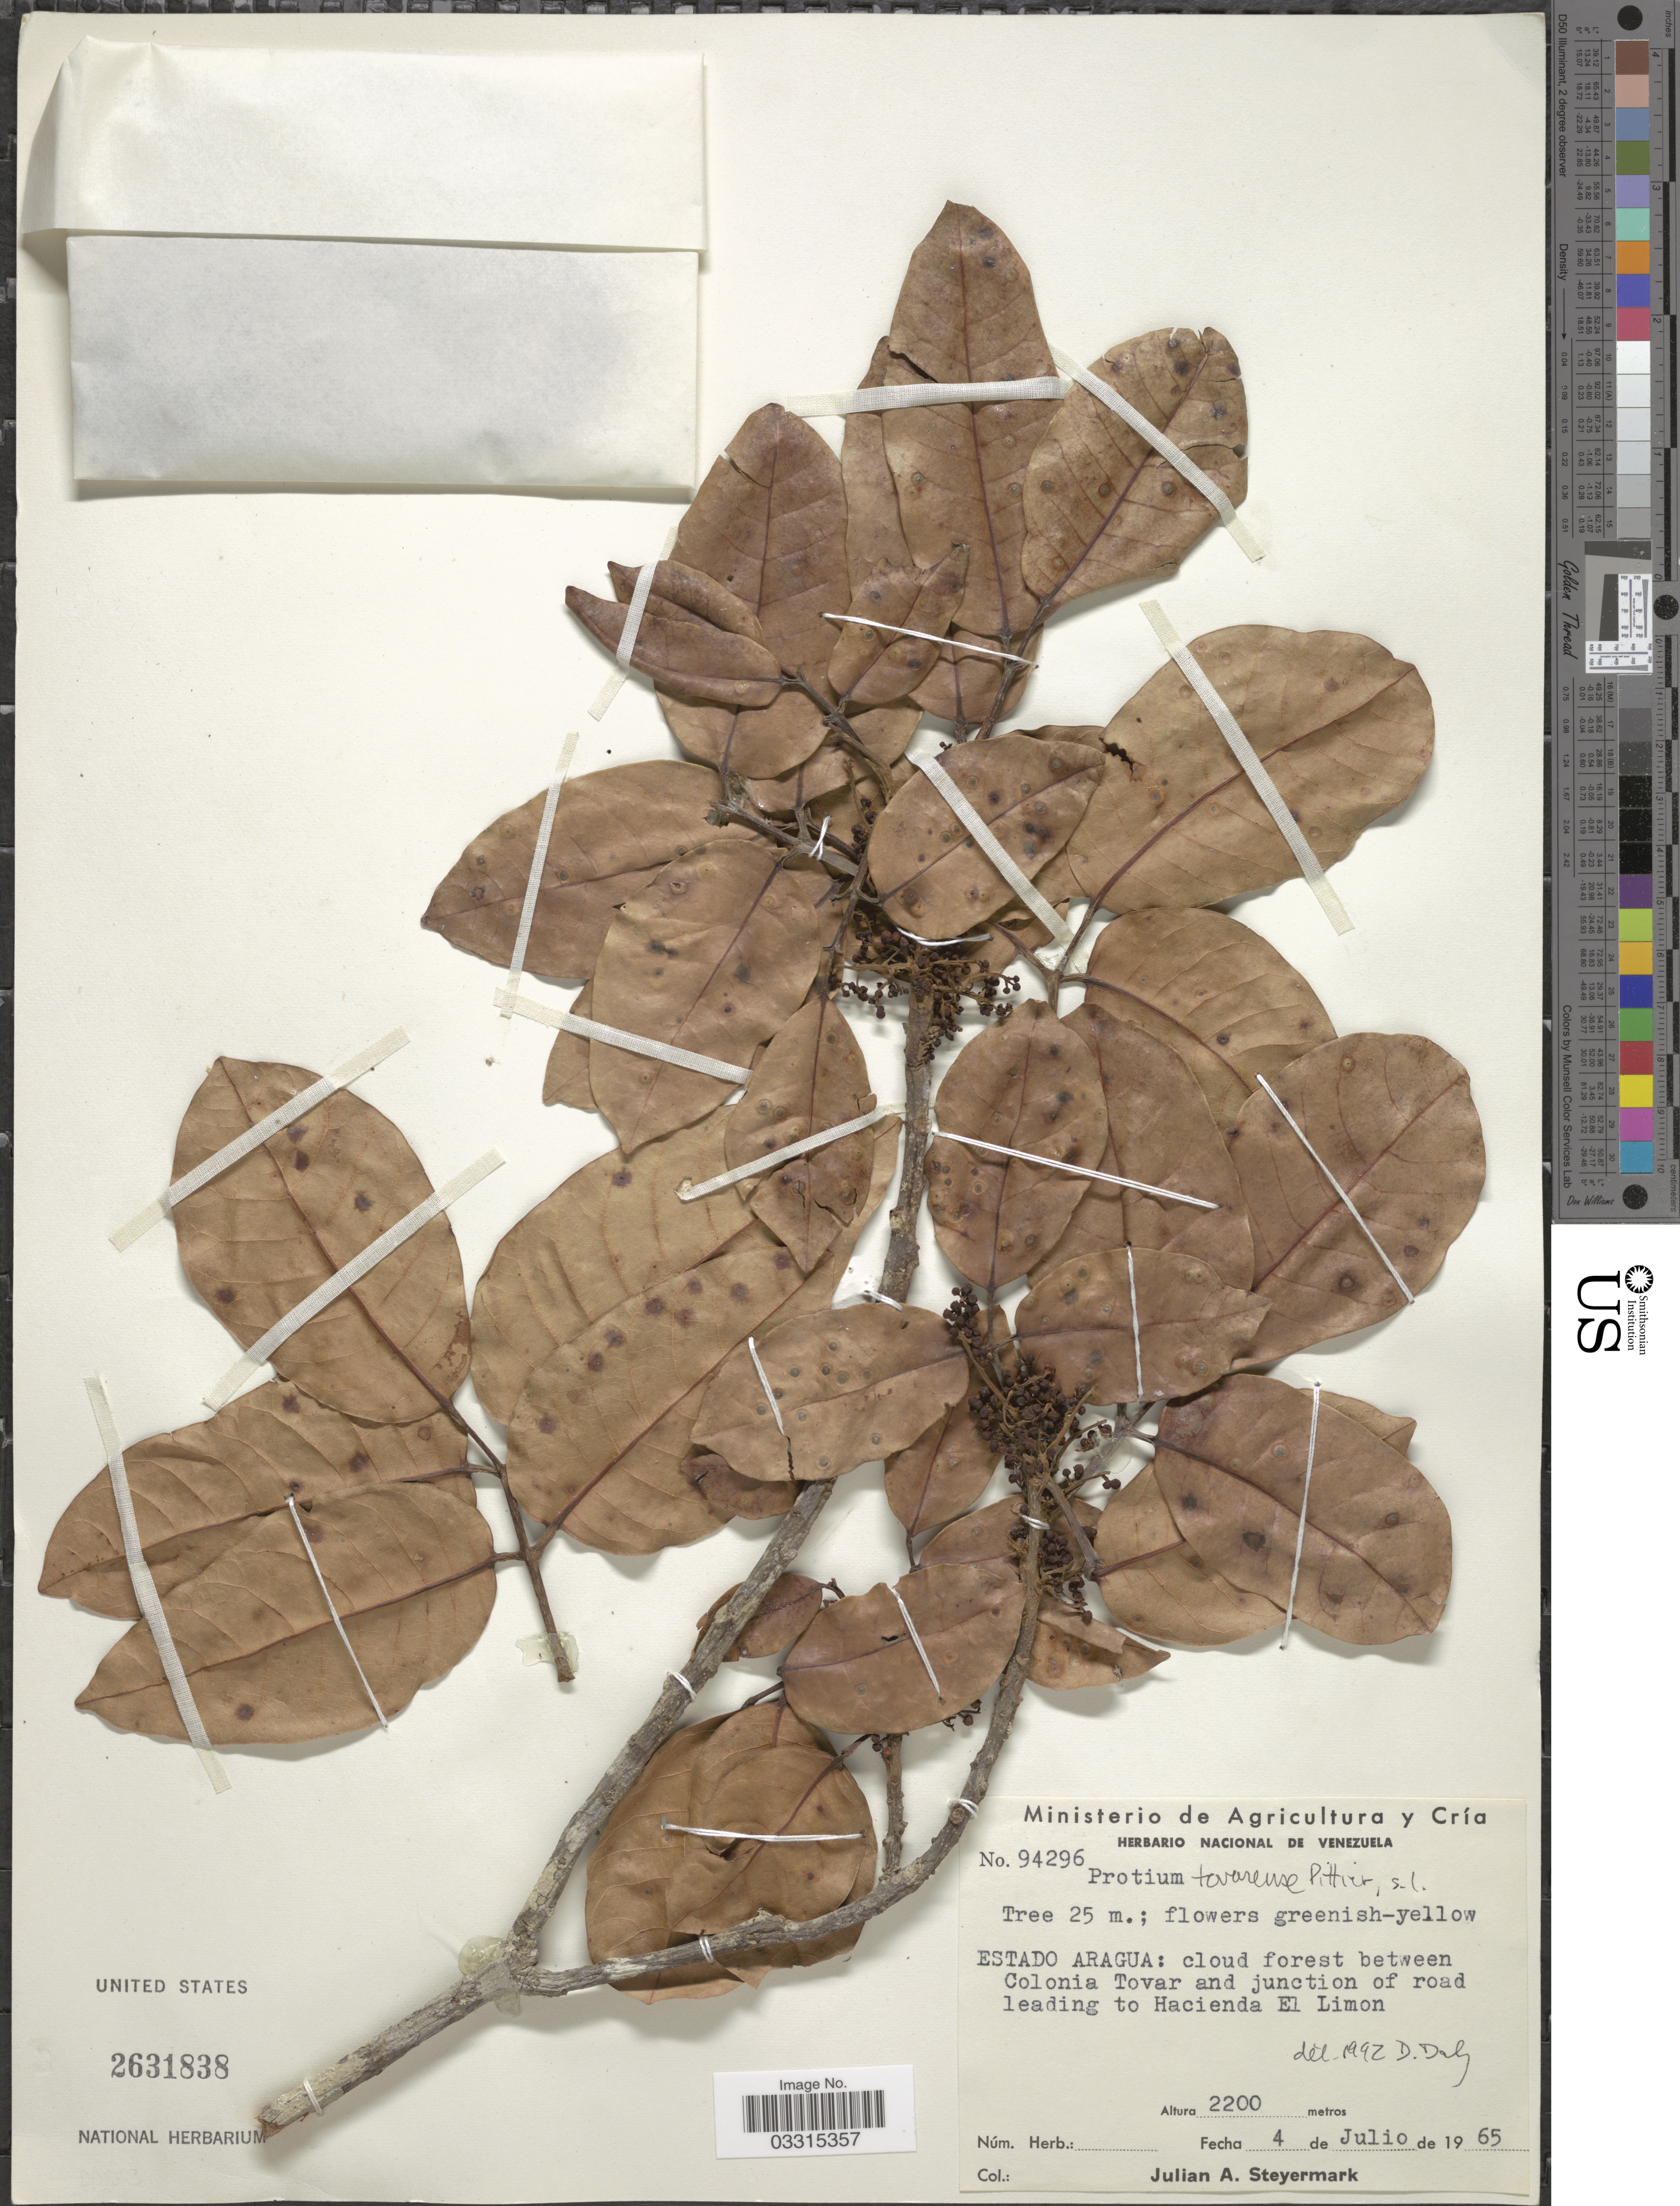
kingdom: Plantae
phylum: Tracheophyta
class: Magnoliopsida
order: Sapindales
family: Burseraceae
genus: Protium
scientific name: Protium tovarense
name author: Pittier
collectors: J. Steyermark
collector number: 94296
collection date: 1965-07-04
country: Venezuela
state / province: Aragua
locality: Cloud forest between Colonia tovar and junction of road leading to Hacienda El Limon.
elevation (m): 2200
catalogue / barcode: US 2631838